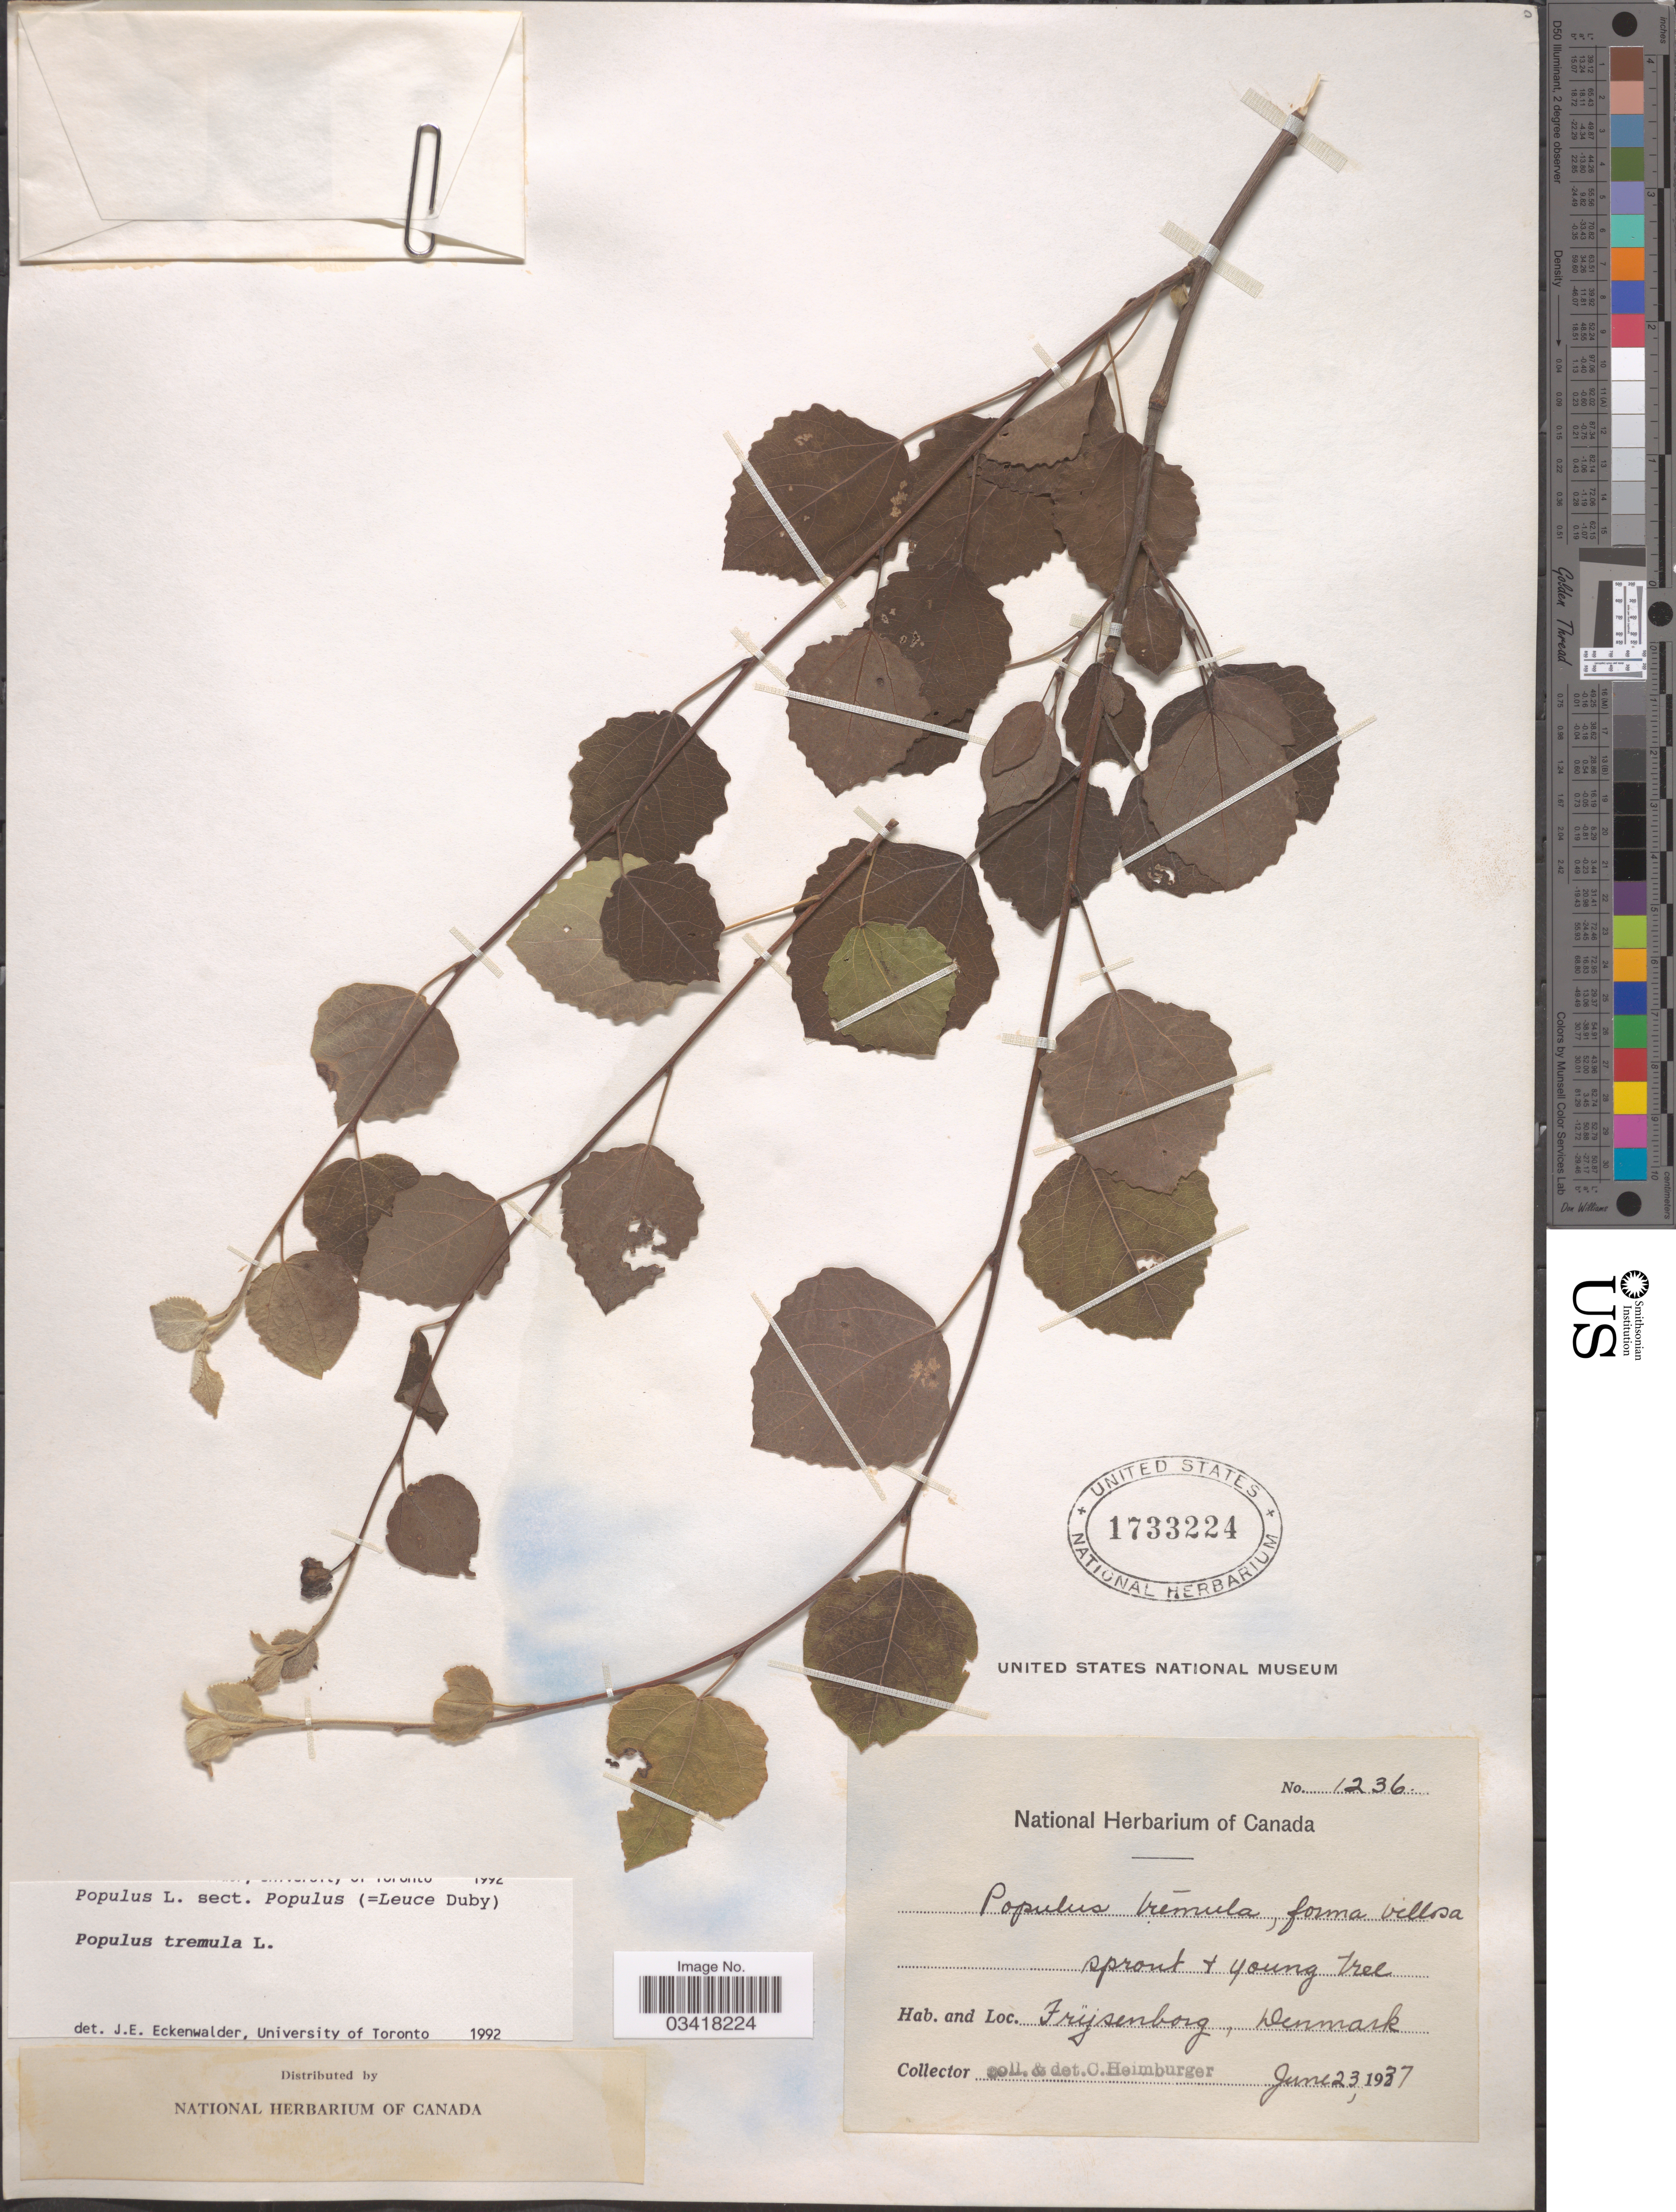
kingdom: Plantae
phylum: Tracheophyta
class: Magnoliopsida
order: Malpighiales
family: Salicaceae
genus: Populus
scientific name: Populus tremula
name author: L.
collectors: C. Heimburger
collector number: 1236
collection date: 1937-06-23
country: Denmark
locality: Frijsenborg.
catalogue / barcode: US 1733224